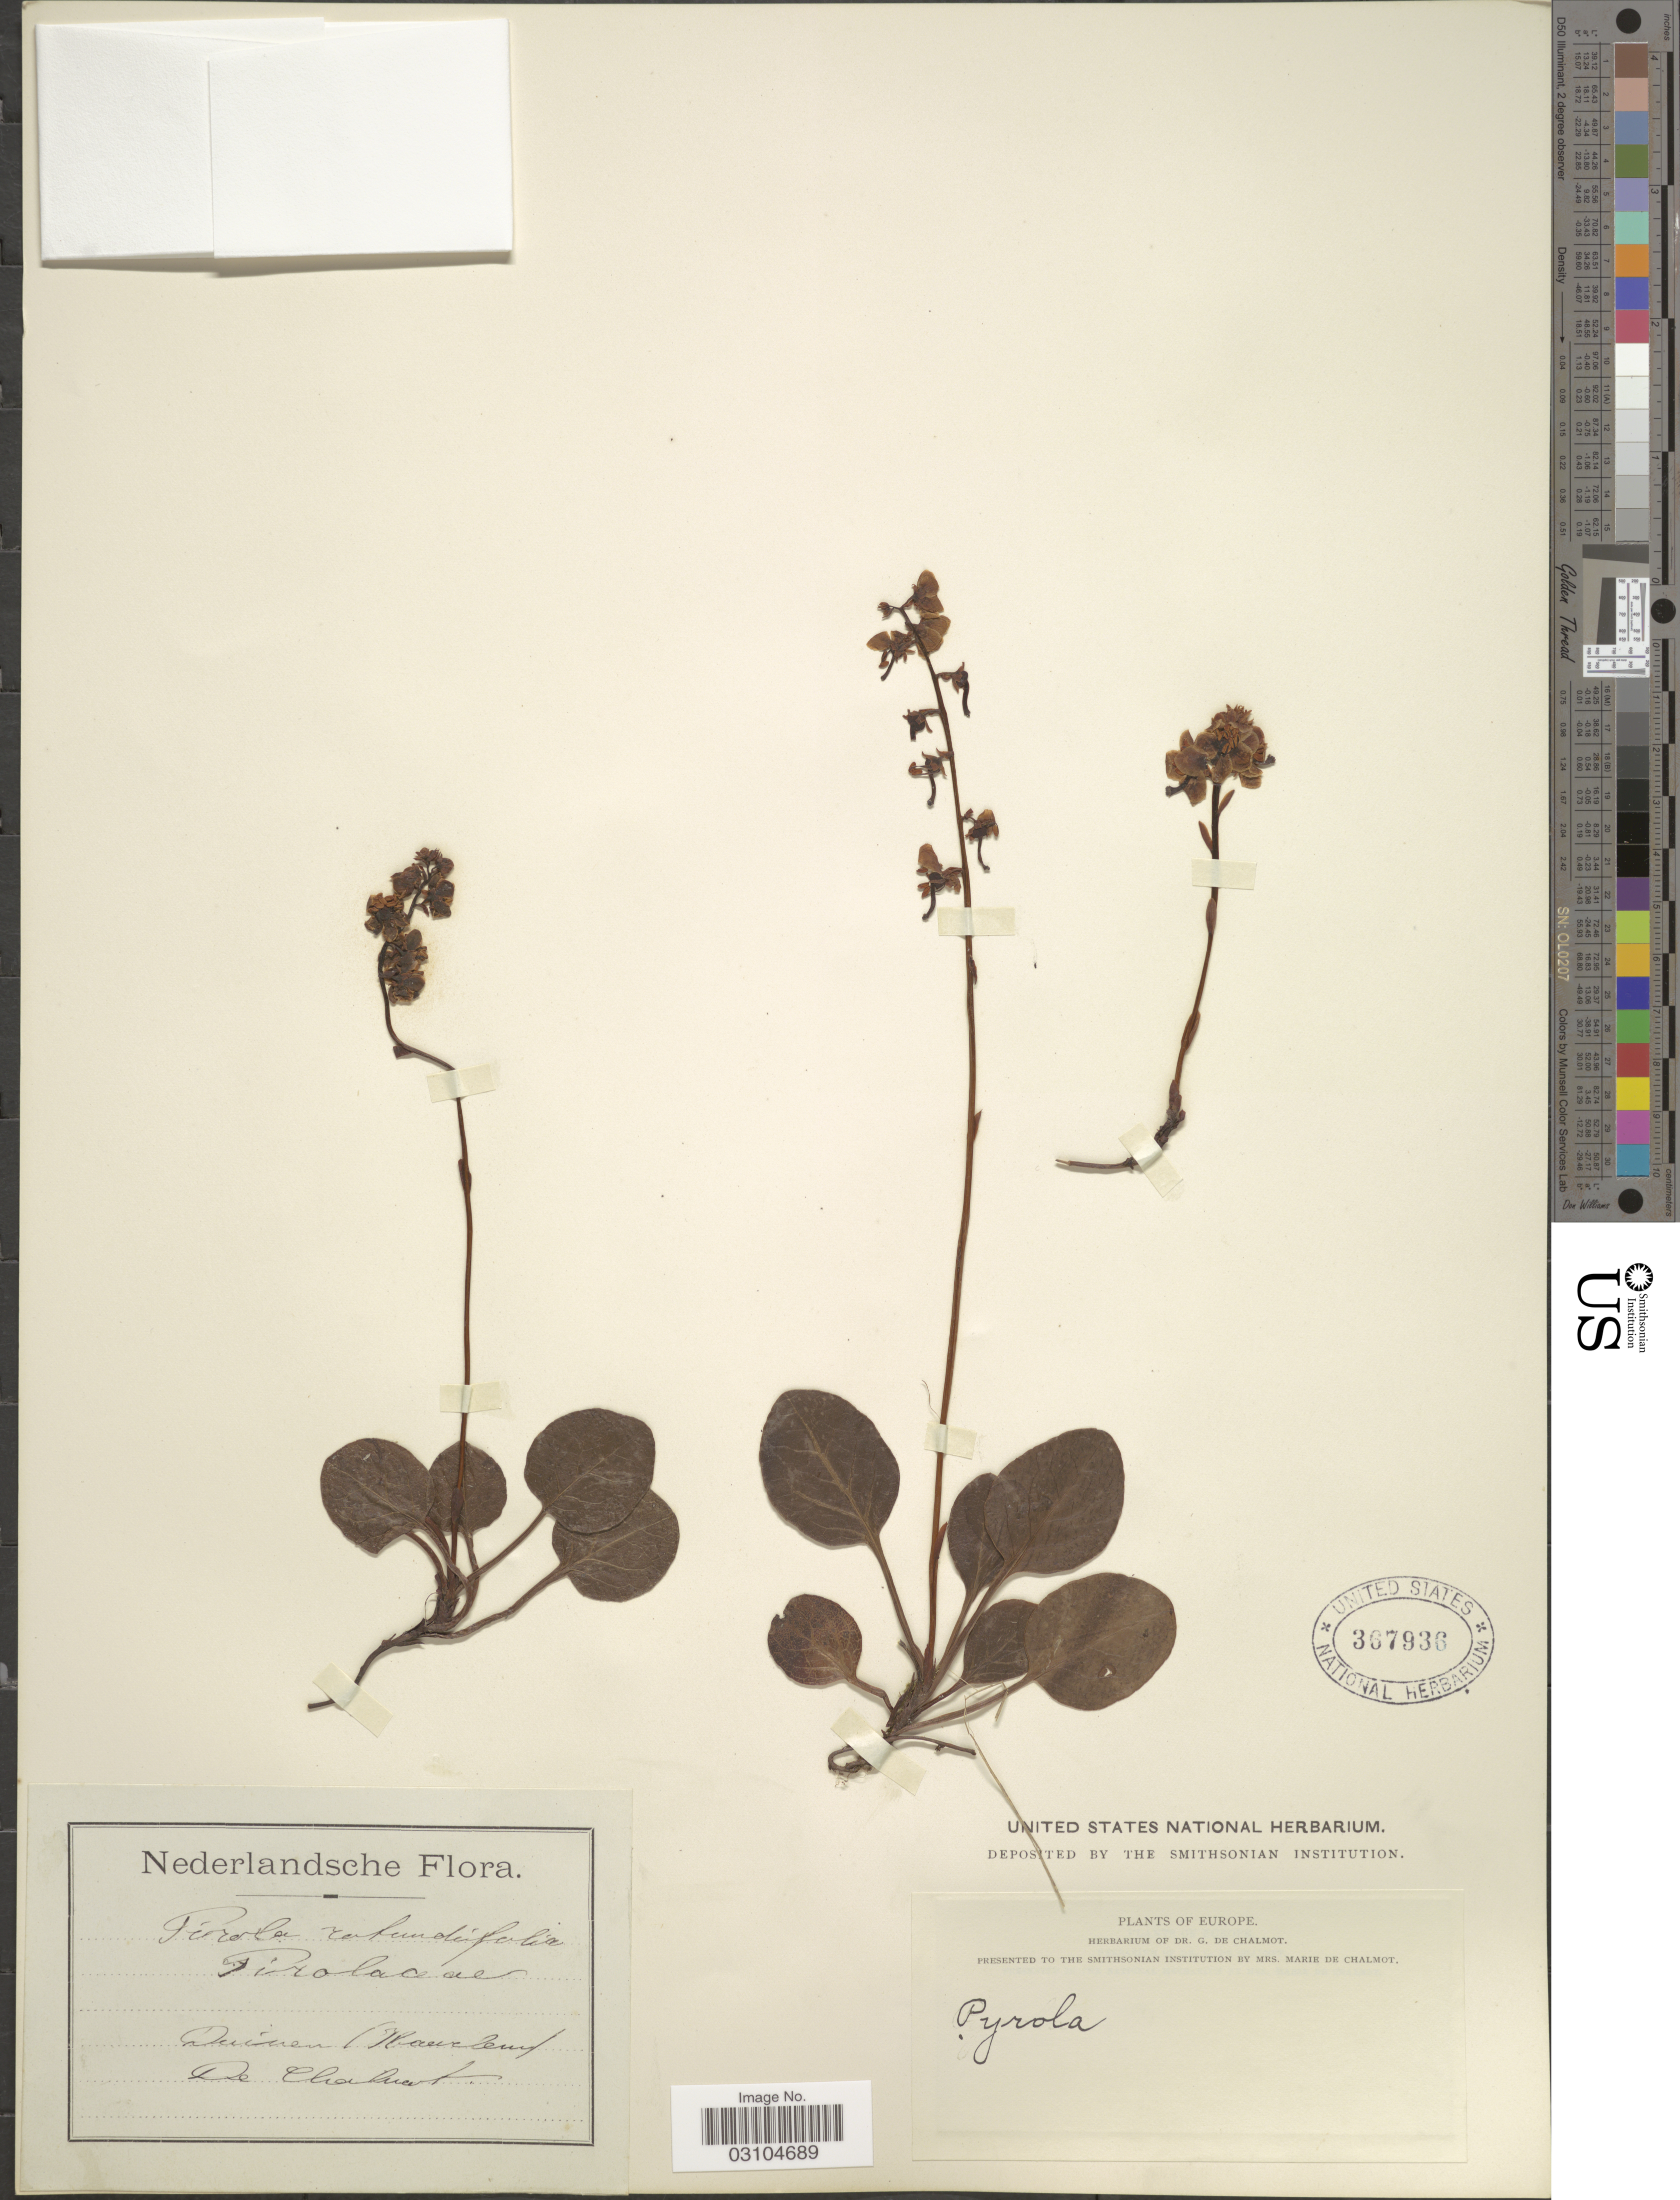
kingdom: Plantae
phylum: Tracheophyta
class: Magnoliopsida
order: Ericales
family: Ericaceae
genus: Pyrola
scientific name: Pyrola rotundifolia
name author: L.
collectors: G. de Chalmot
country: Netherlands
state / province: Noord Holland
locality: Duinen (Haarlem).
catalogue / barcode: US 367936